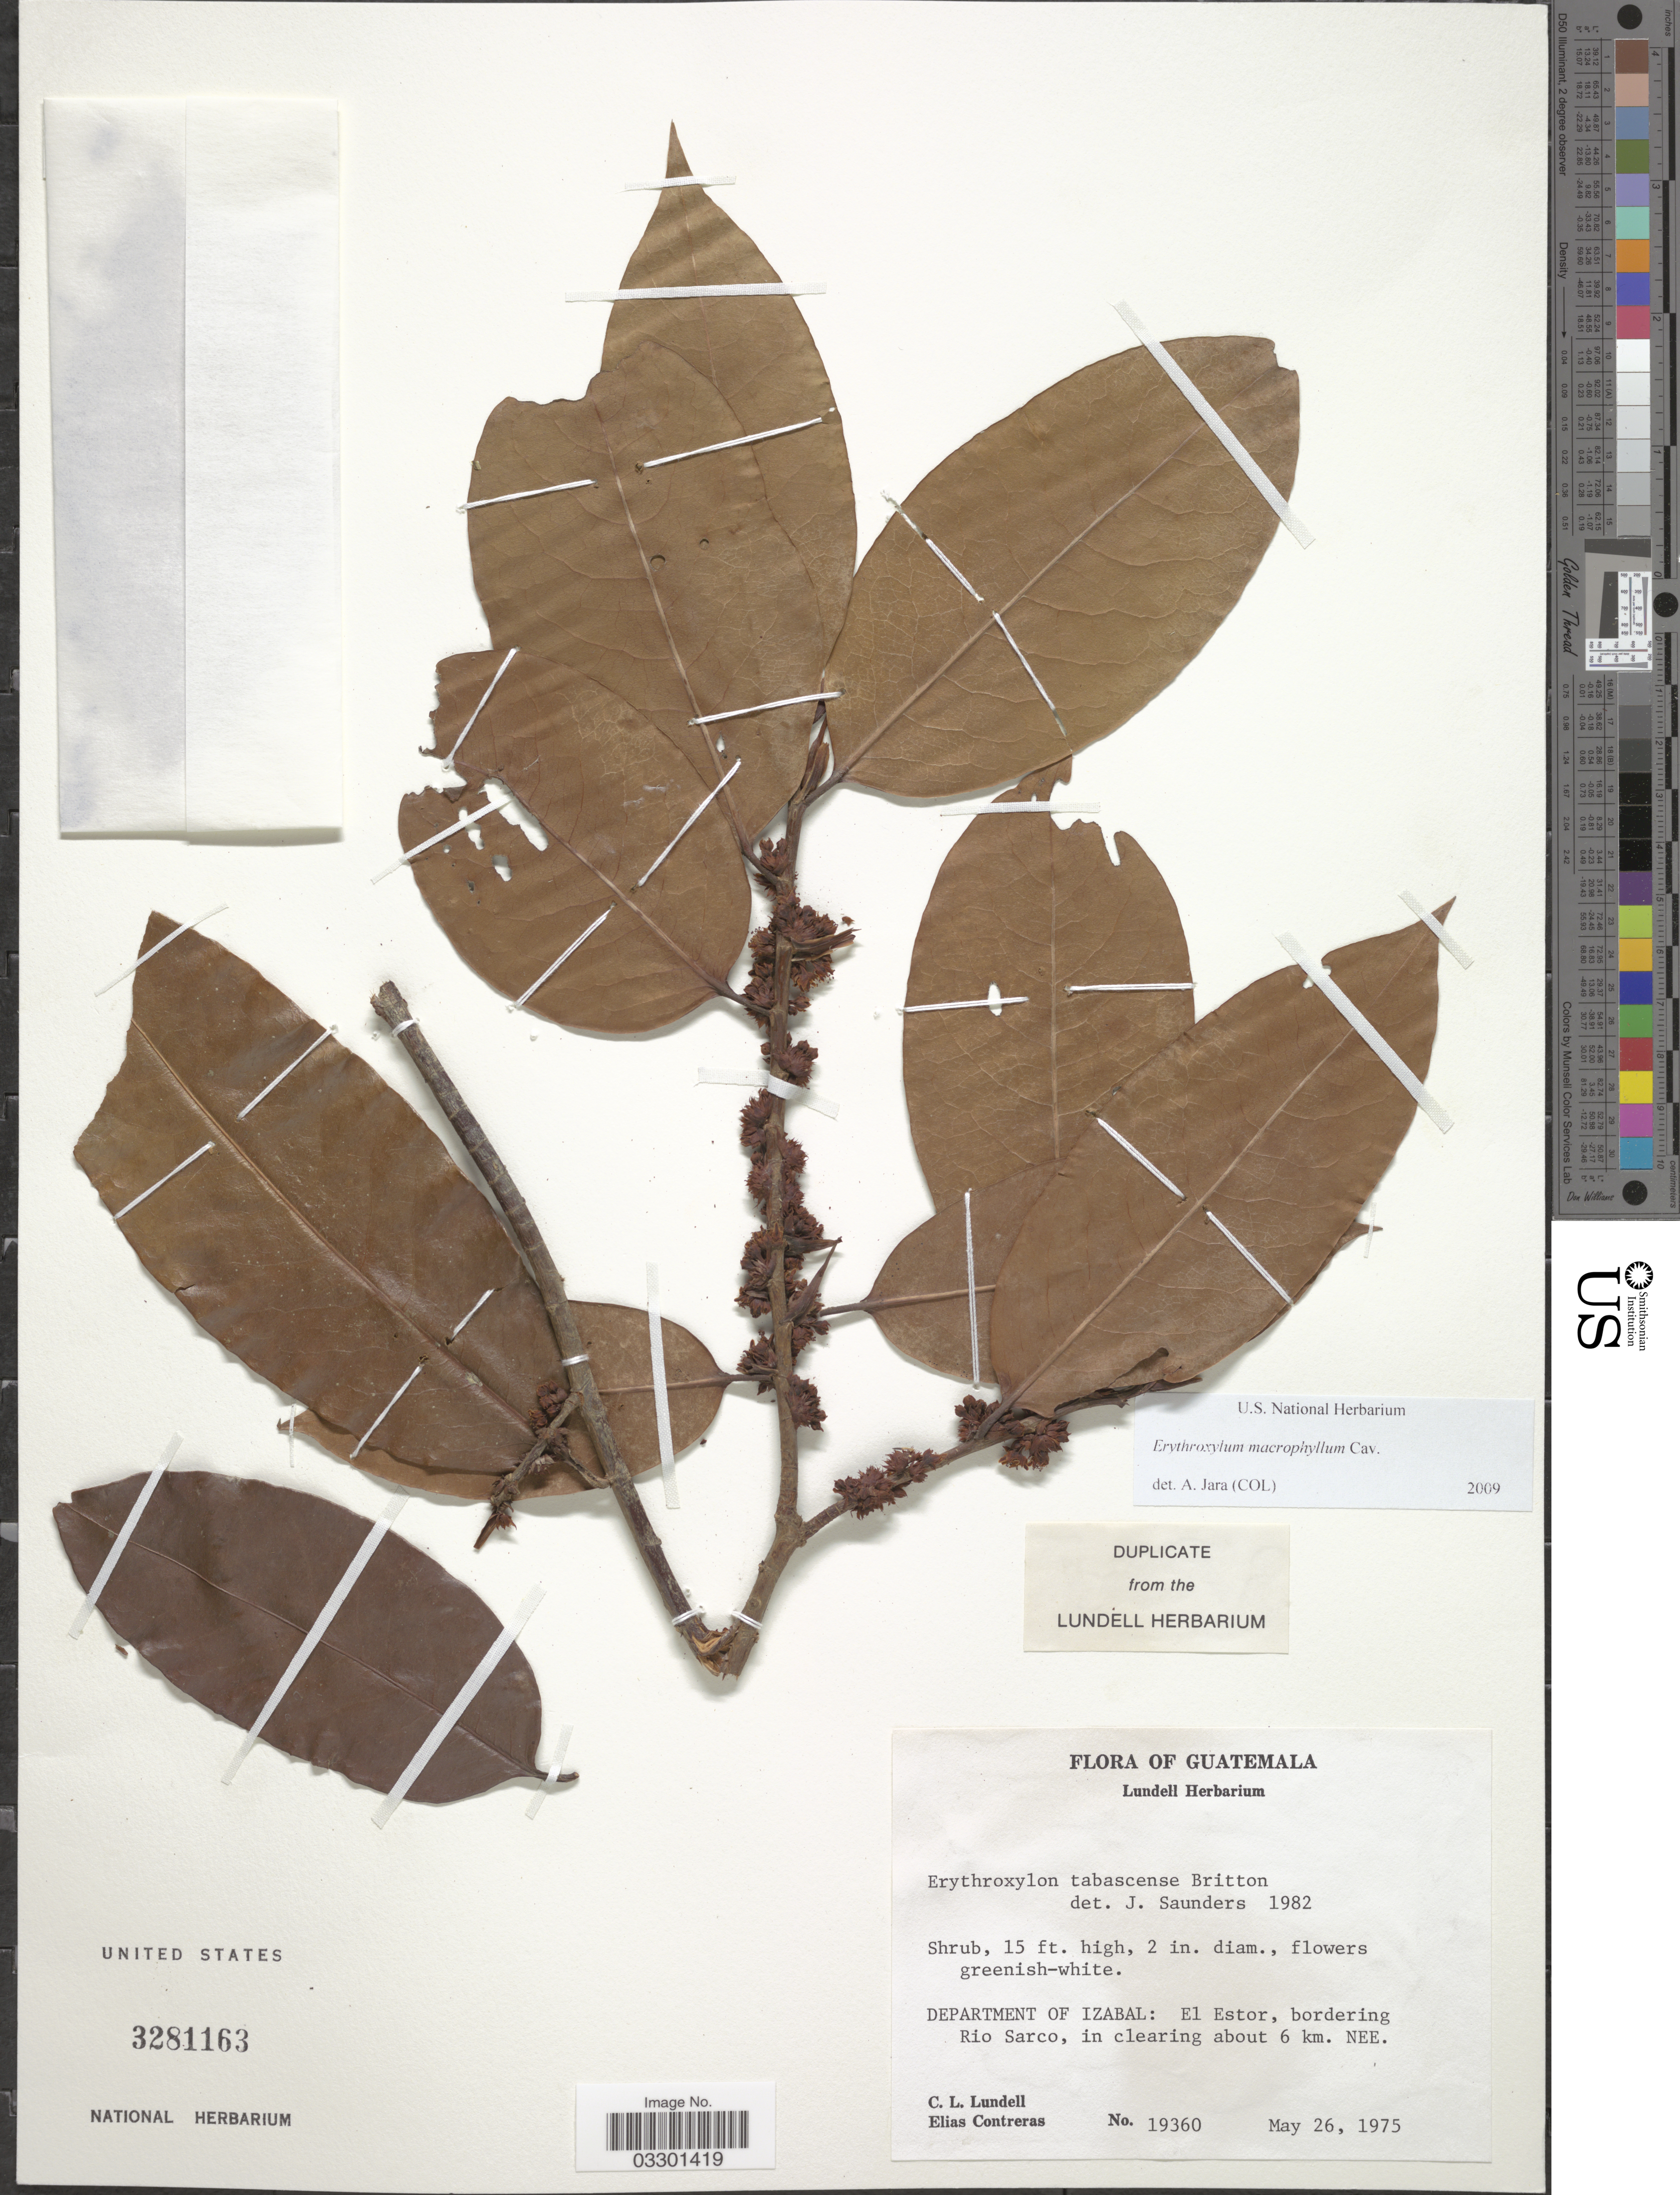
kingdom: Plantae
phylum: Tracheophyta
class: Magnoliopsida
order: Malpighiales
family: Erythroxylaceae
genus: Erythroxylum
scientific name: Erythroxylum macrophyllum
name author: Cav.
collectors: C. L. Lundell & E. Contreras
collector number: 19360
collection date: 1975-05-26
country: Guatemala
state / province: Izabal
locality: Department of Izabal: El Estor, bordering Rio Sarco, in clearing about 6 km. NEE.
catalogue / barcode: US 3281163